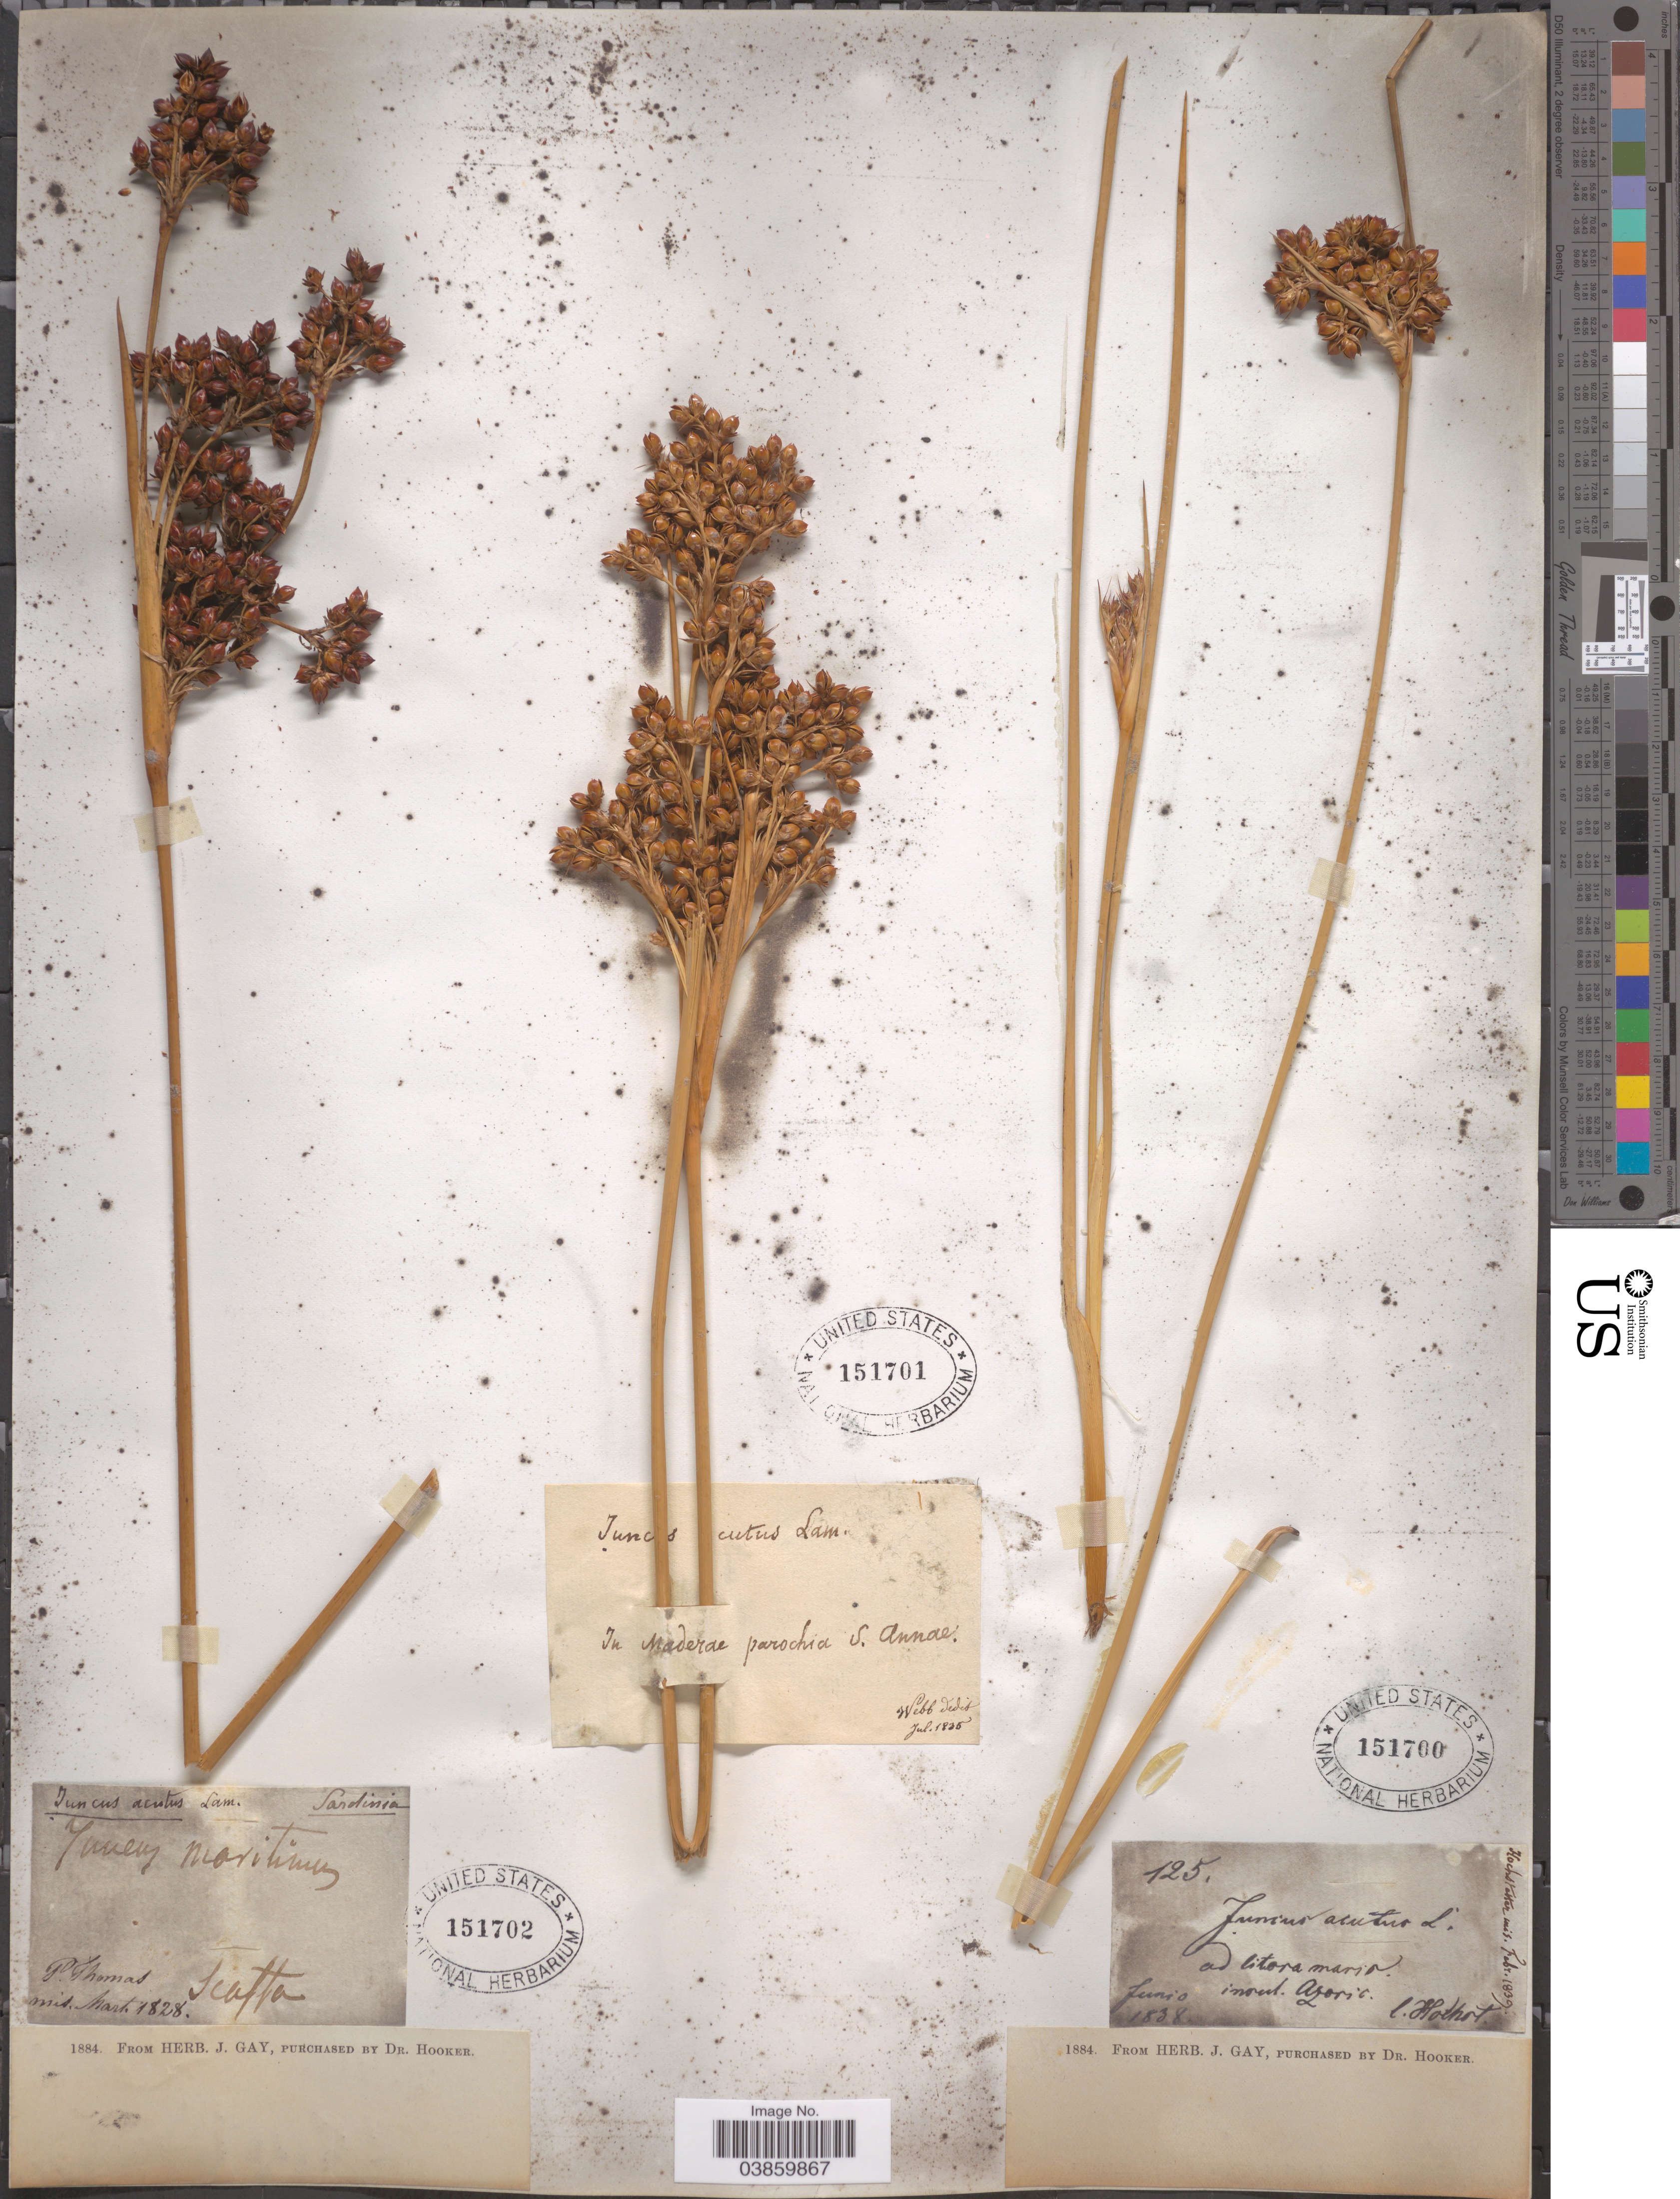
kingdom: Plantae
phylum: Tracheophyta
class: Liliopsida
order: Poales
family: Juncaceae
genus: Juncus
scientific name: Juncus acutus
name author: L.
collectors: P. Thomas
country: Italy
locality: Sardinia. Scafta [interpreted].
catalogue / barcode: US 151702